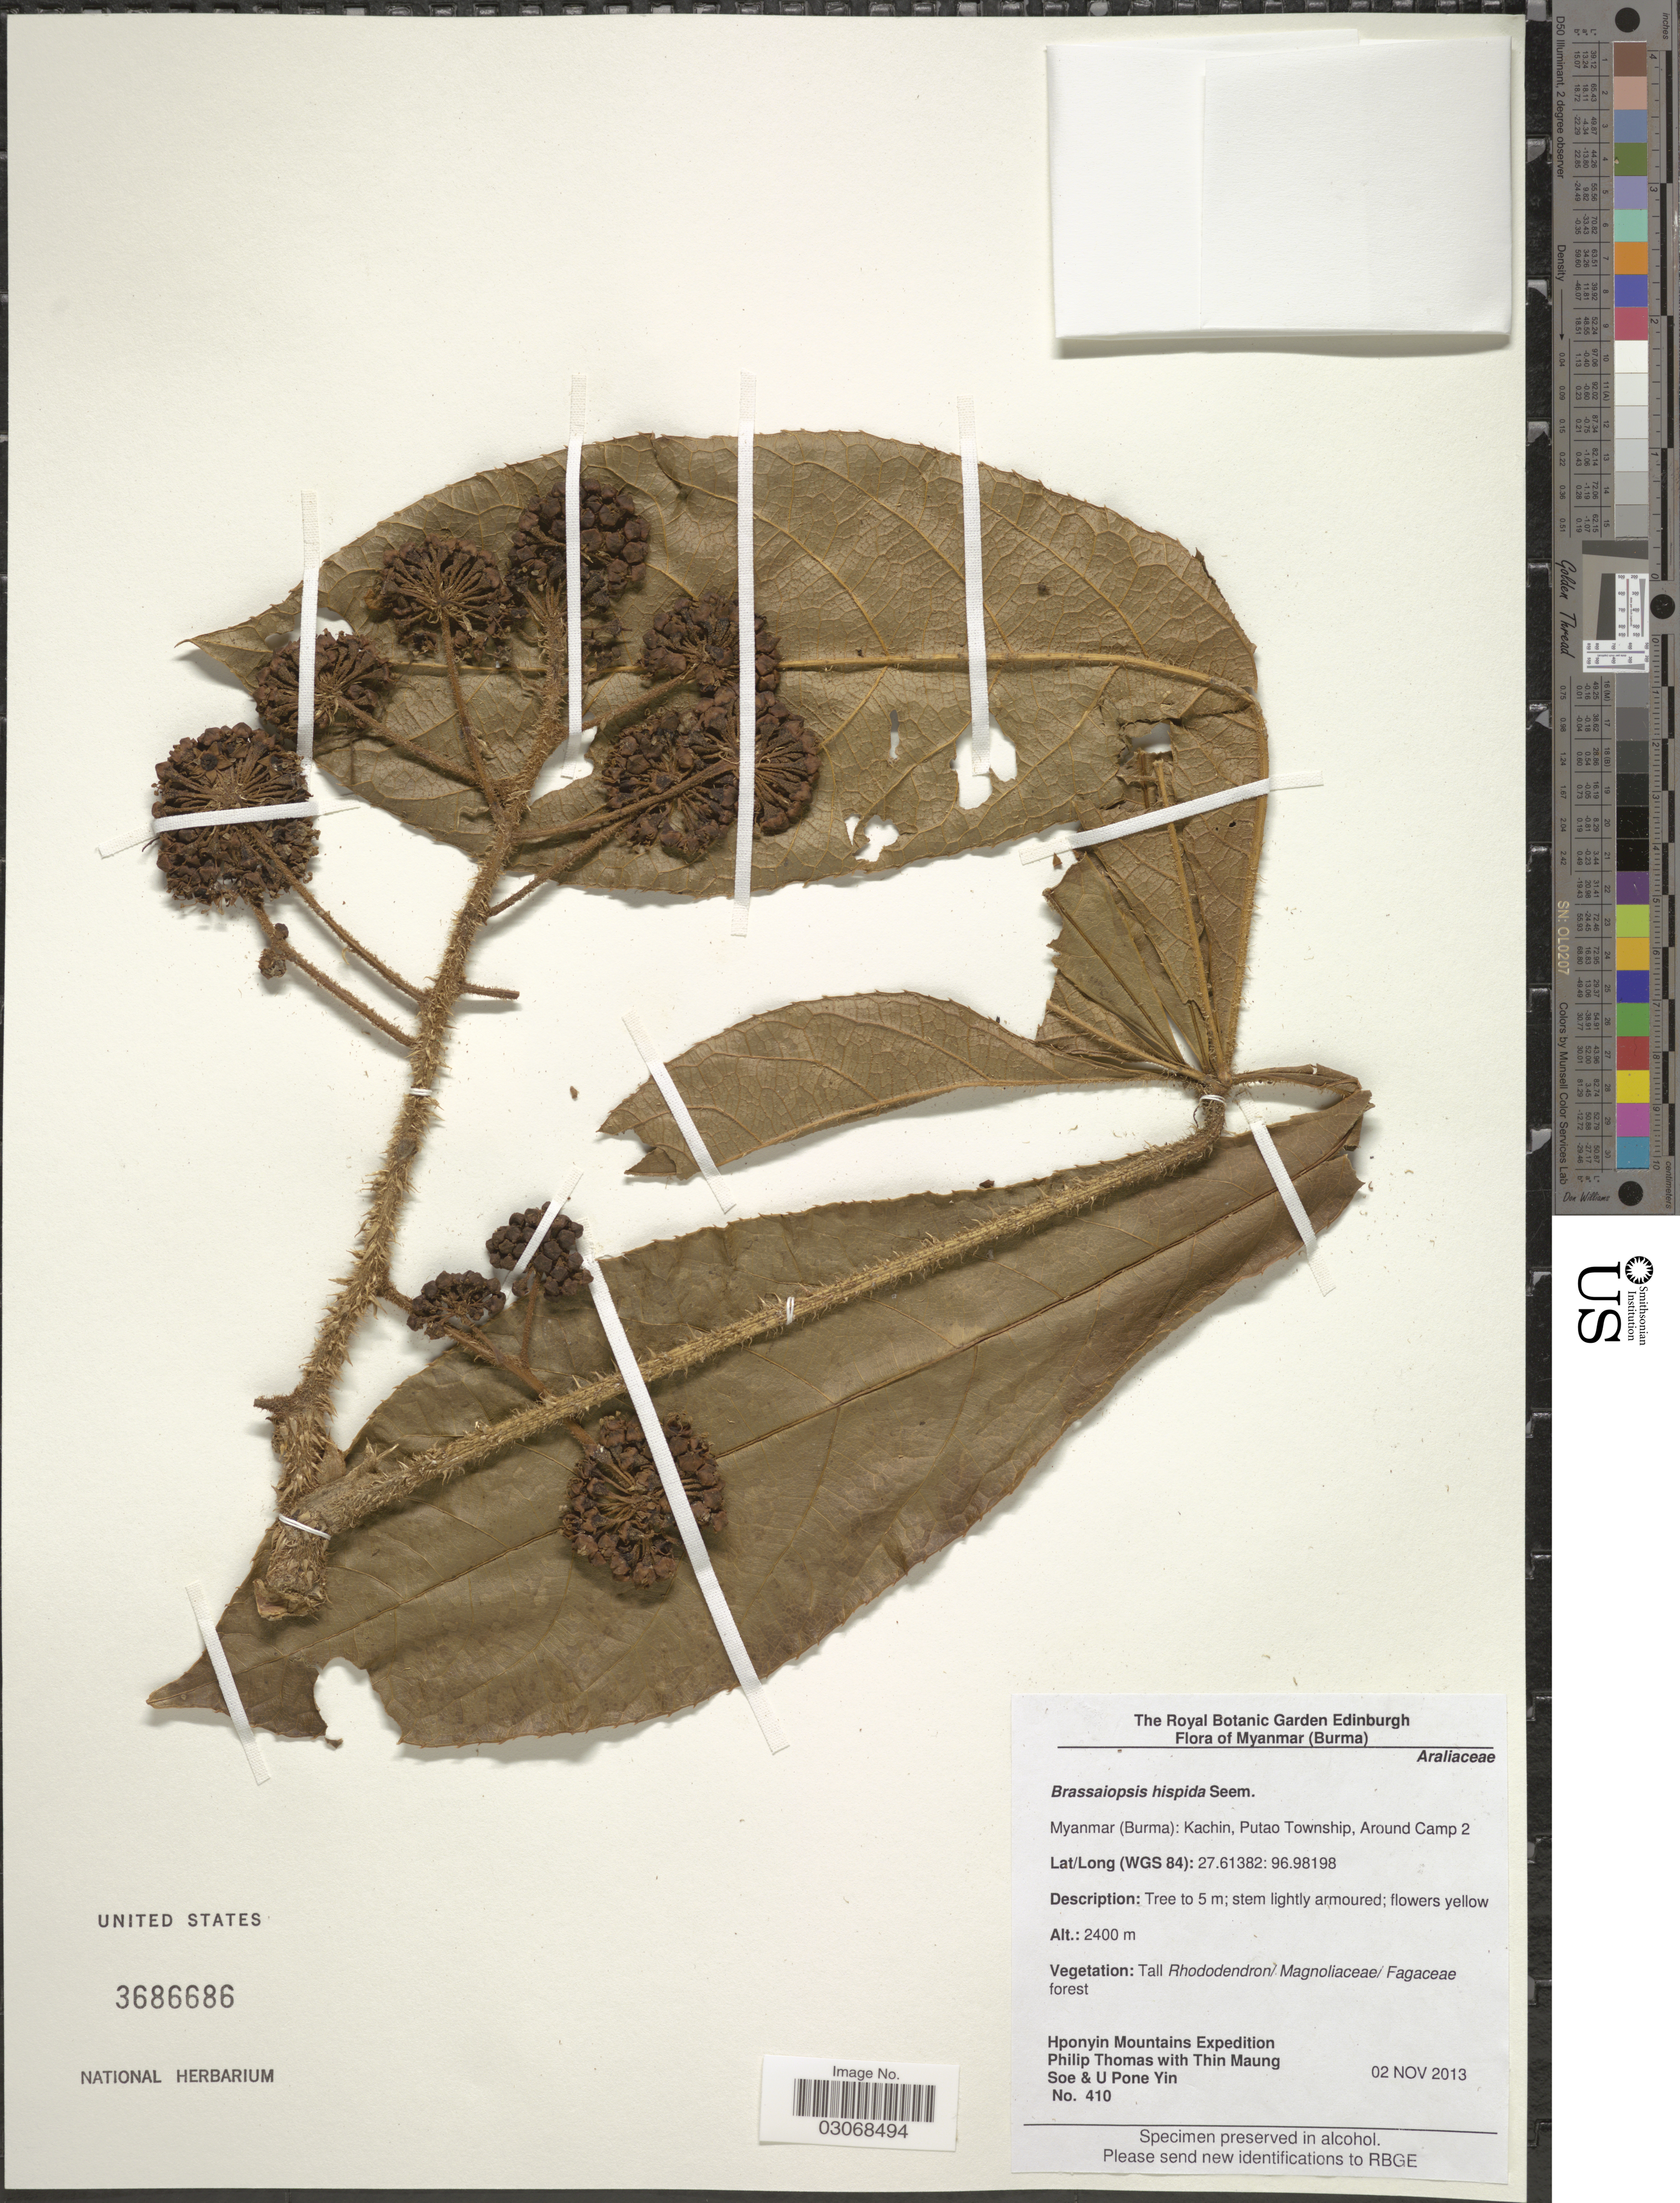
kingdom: Plantae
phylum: Tracheophyta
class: Magnoliopsida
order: Apiales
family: Araliaceae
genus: Brassaiopsis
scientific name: Brassaiopsis hispida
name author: Seem.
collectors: P. Thomas, T. Soe & U. Yin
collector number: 410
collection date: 2013-11-02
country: Myanmar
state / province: Kachin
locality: Myanmar (Burma): Kachin, Putao Township, Around Camp 2, (WGS 84). (WGS 84).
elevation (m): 2400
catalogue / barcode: US 3686686